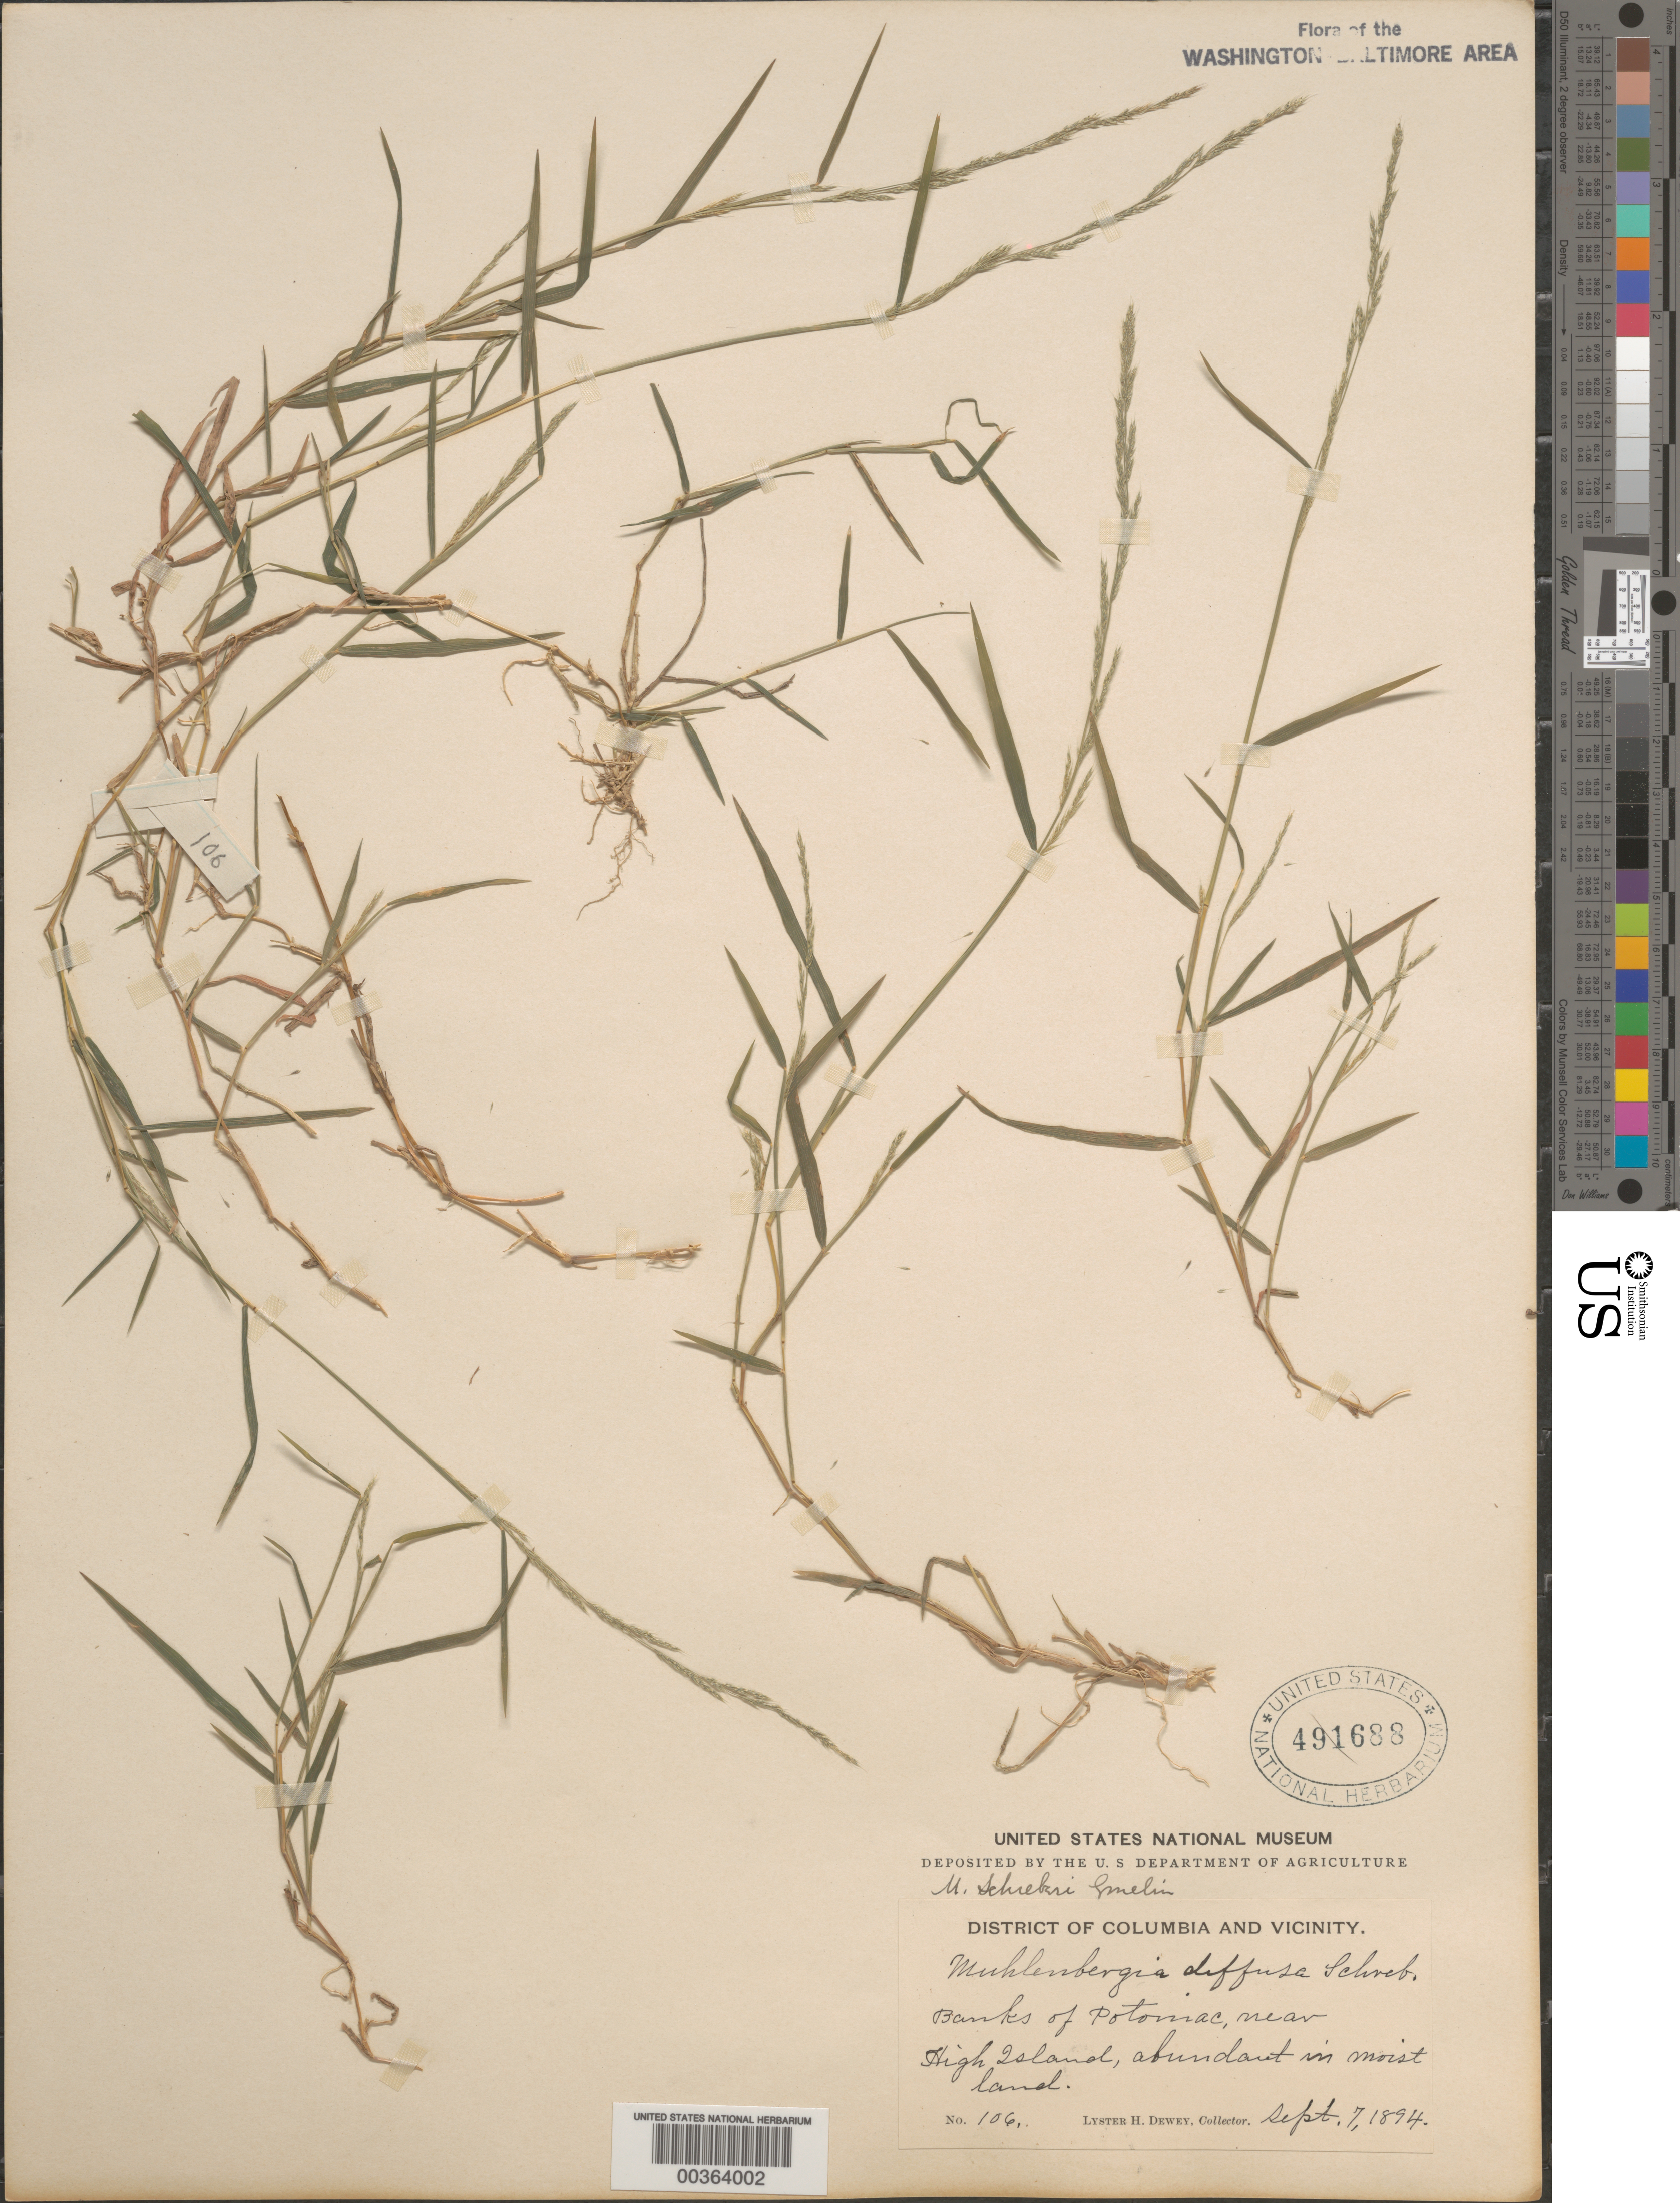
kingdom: Plantae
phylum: Tracheophyta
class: Liliopsida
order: Poales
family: Poaceae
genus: Muhlenbergia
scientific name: Muhlenbergia schreberi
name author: J.F. Gmel.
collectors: L. H. Dewey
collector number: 106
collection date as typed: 07 Sep 1894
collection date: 1894-09-07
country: United States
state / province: Maryland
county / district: Montgomery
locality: High Island C. & O. Canal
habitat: In moist land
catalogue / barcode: US 491688